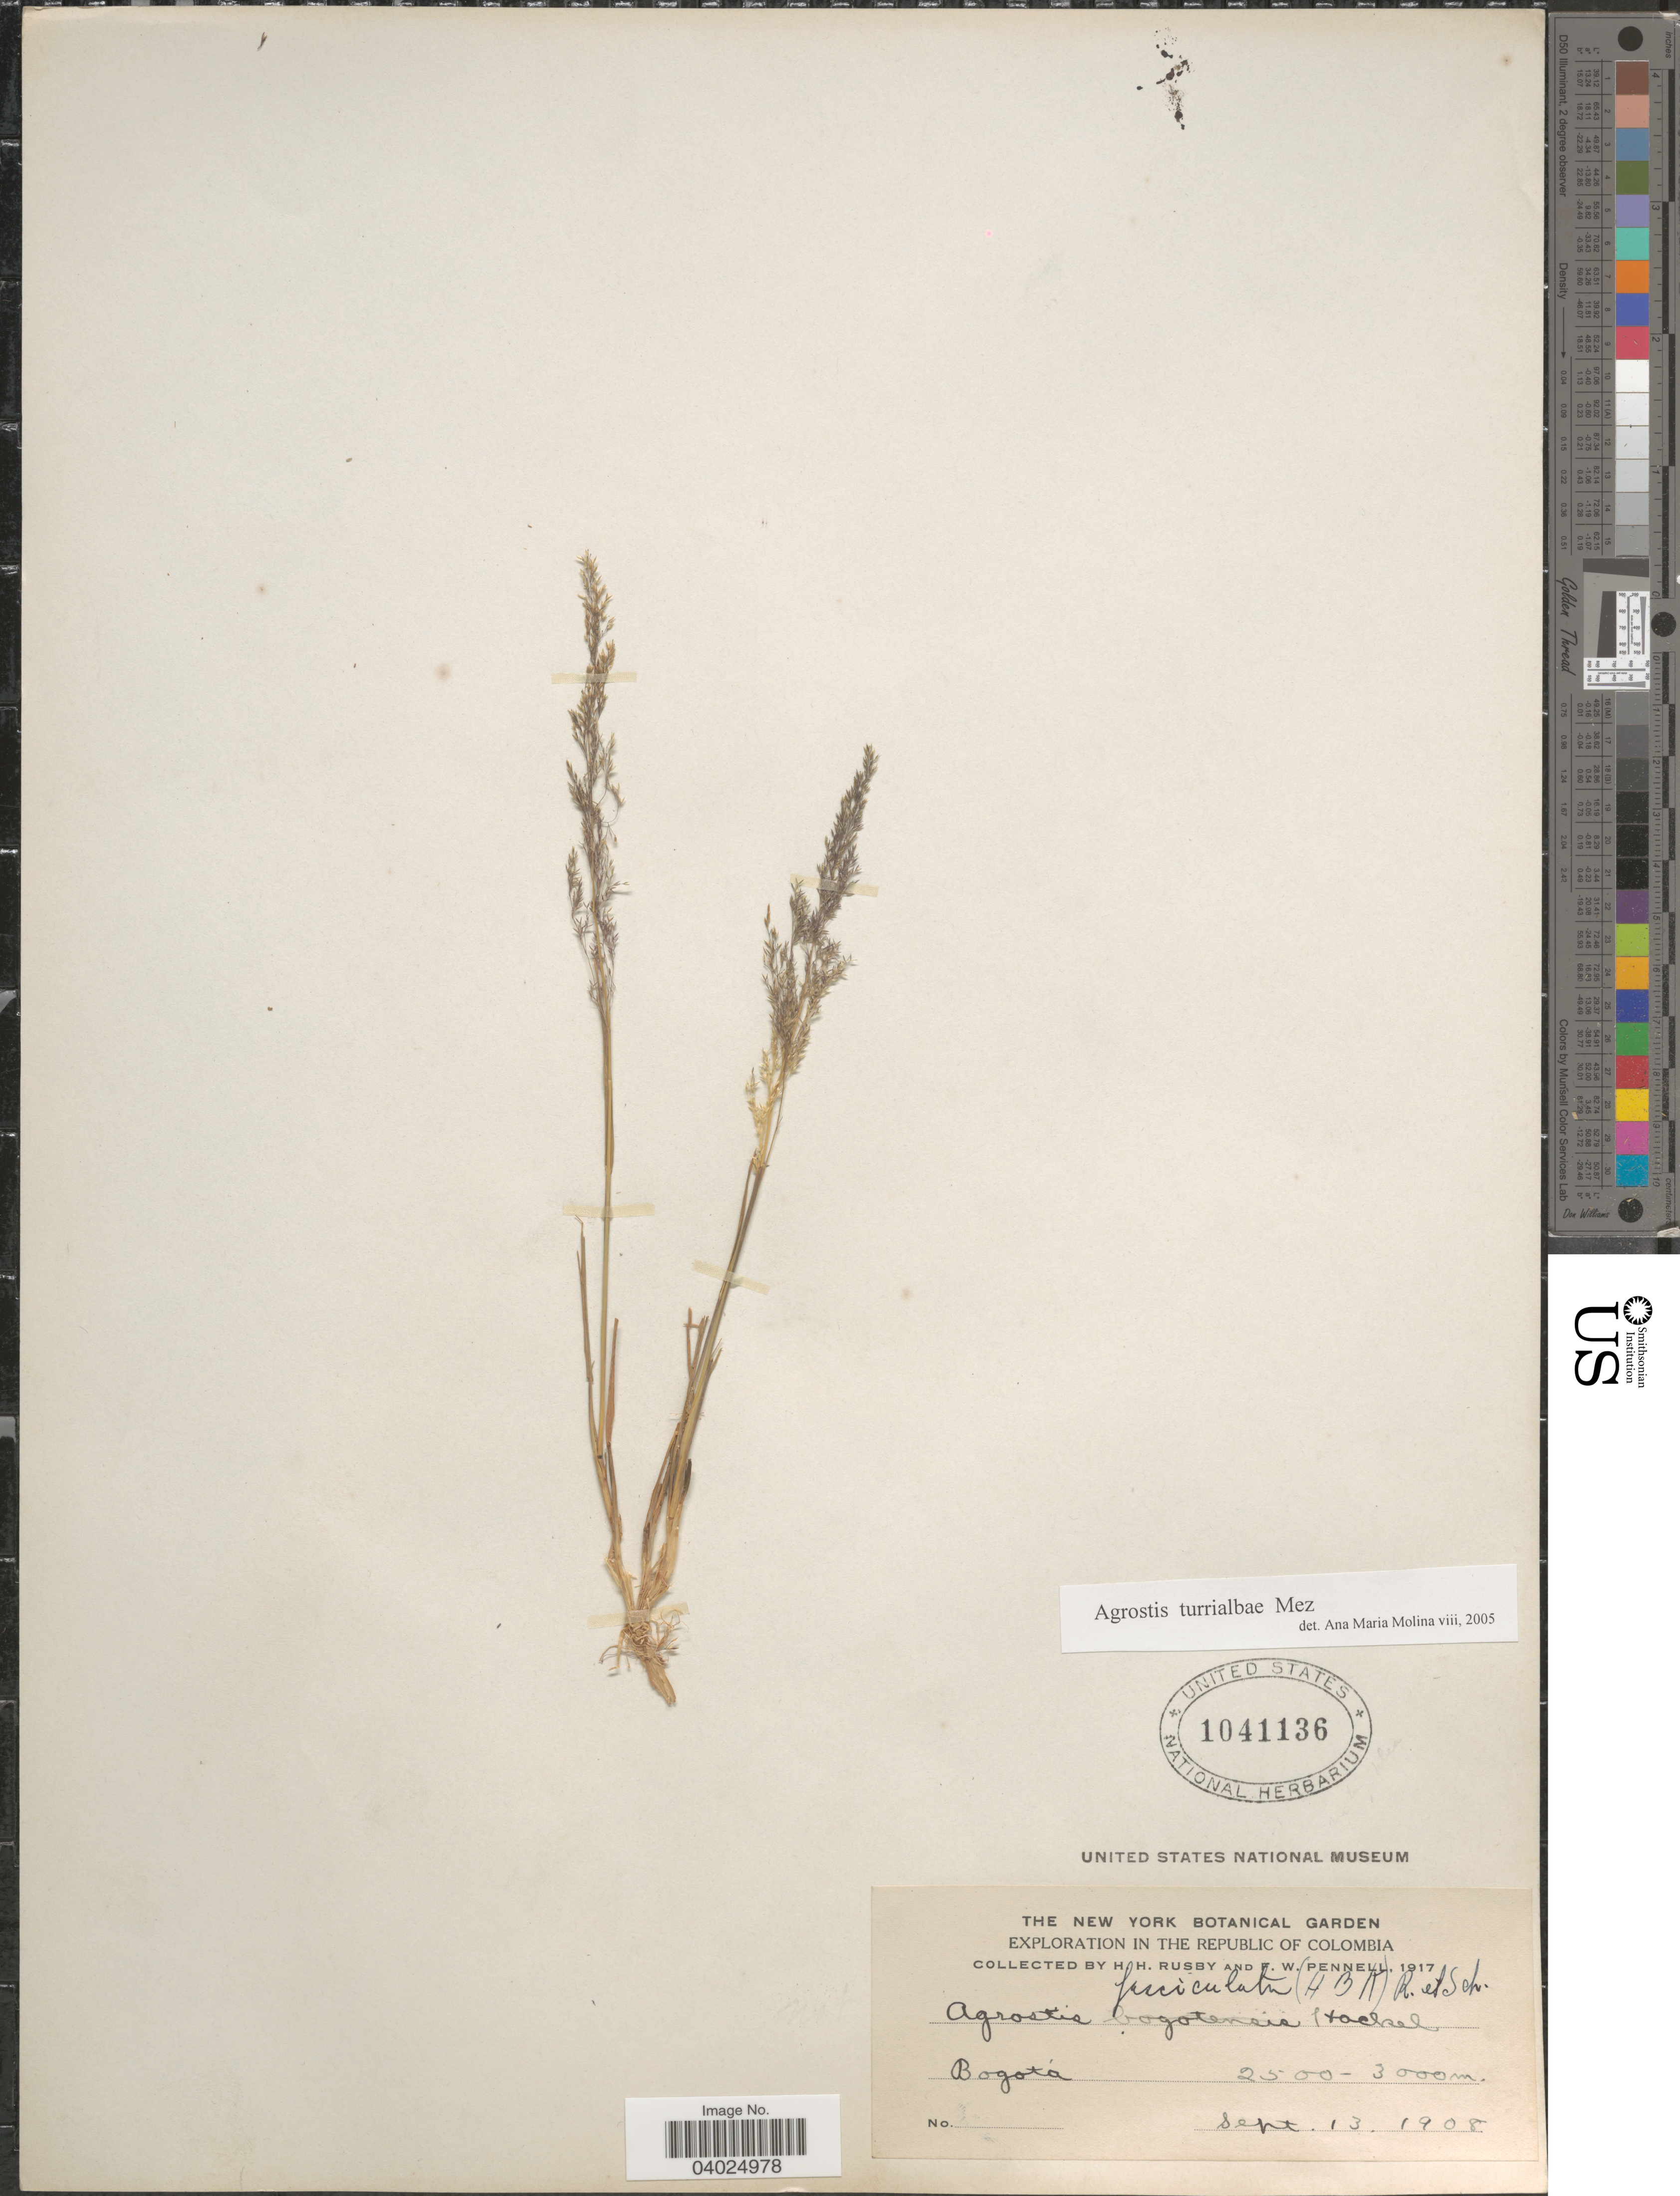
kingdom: Plantae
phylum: Tracheophyta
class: Liliopsida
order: Poales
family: Poaceae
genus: Agrostis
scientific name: Agrostis turrialbae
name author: Mez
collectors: H. H. Rusby & F. W. Pennell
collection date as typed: Sept. 13, 1908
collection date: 1908-09-13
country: Colombia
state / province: Bogota D.C.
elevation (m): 2500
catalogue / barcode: US 1041136